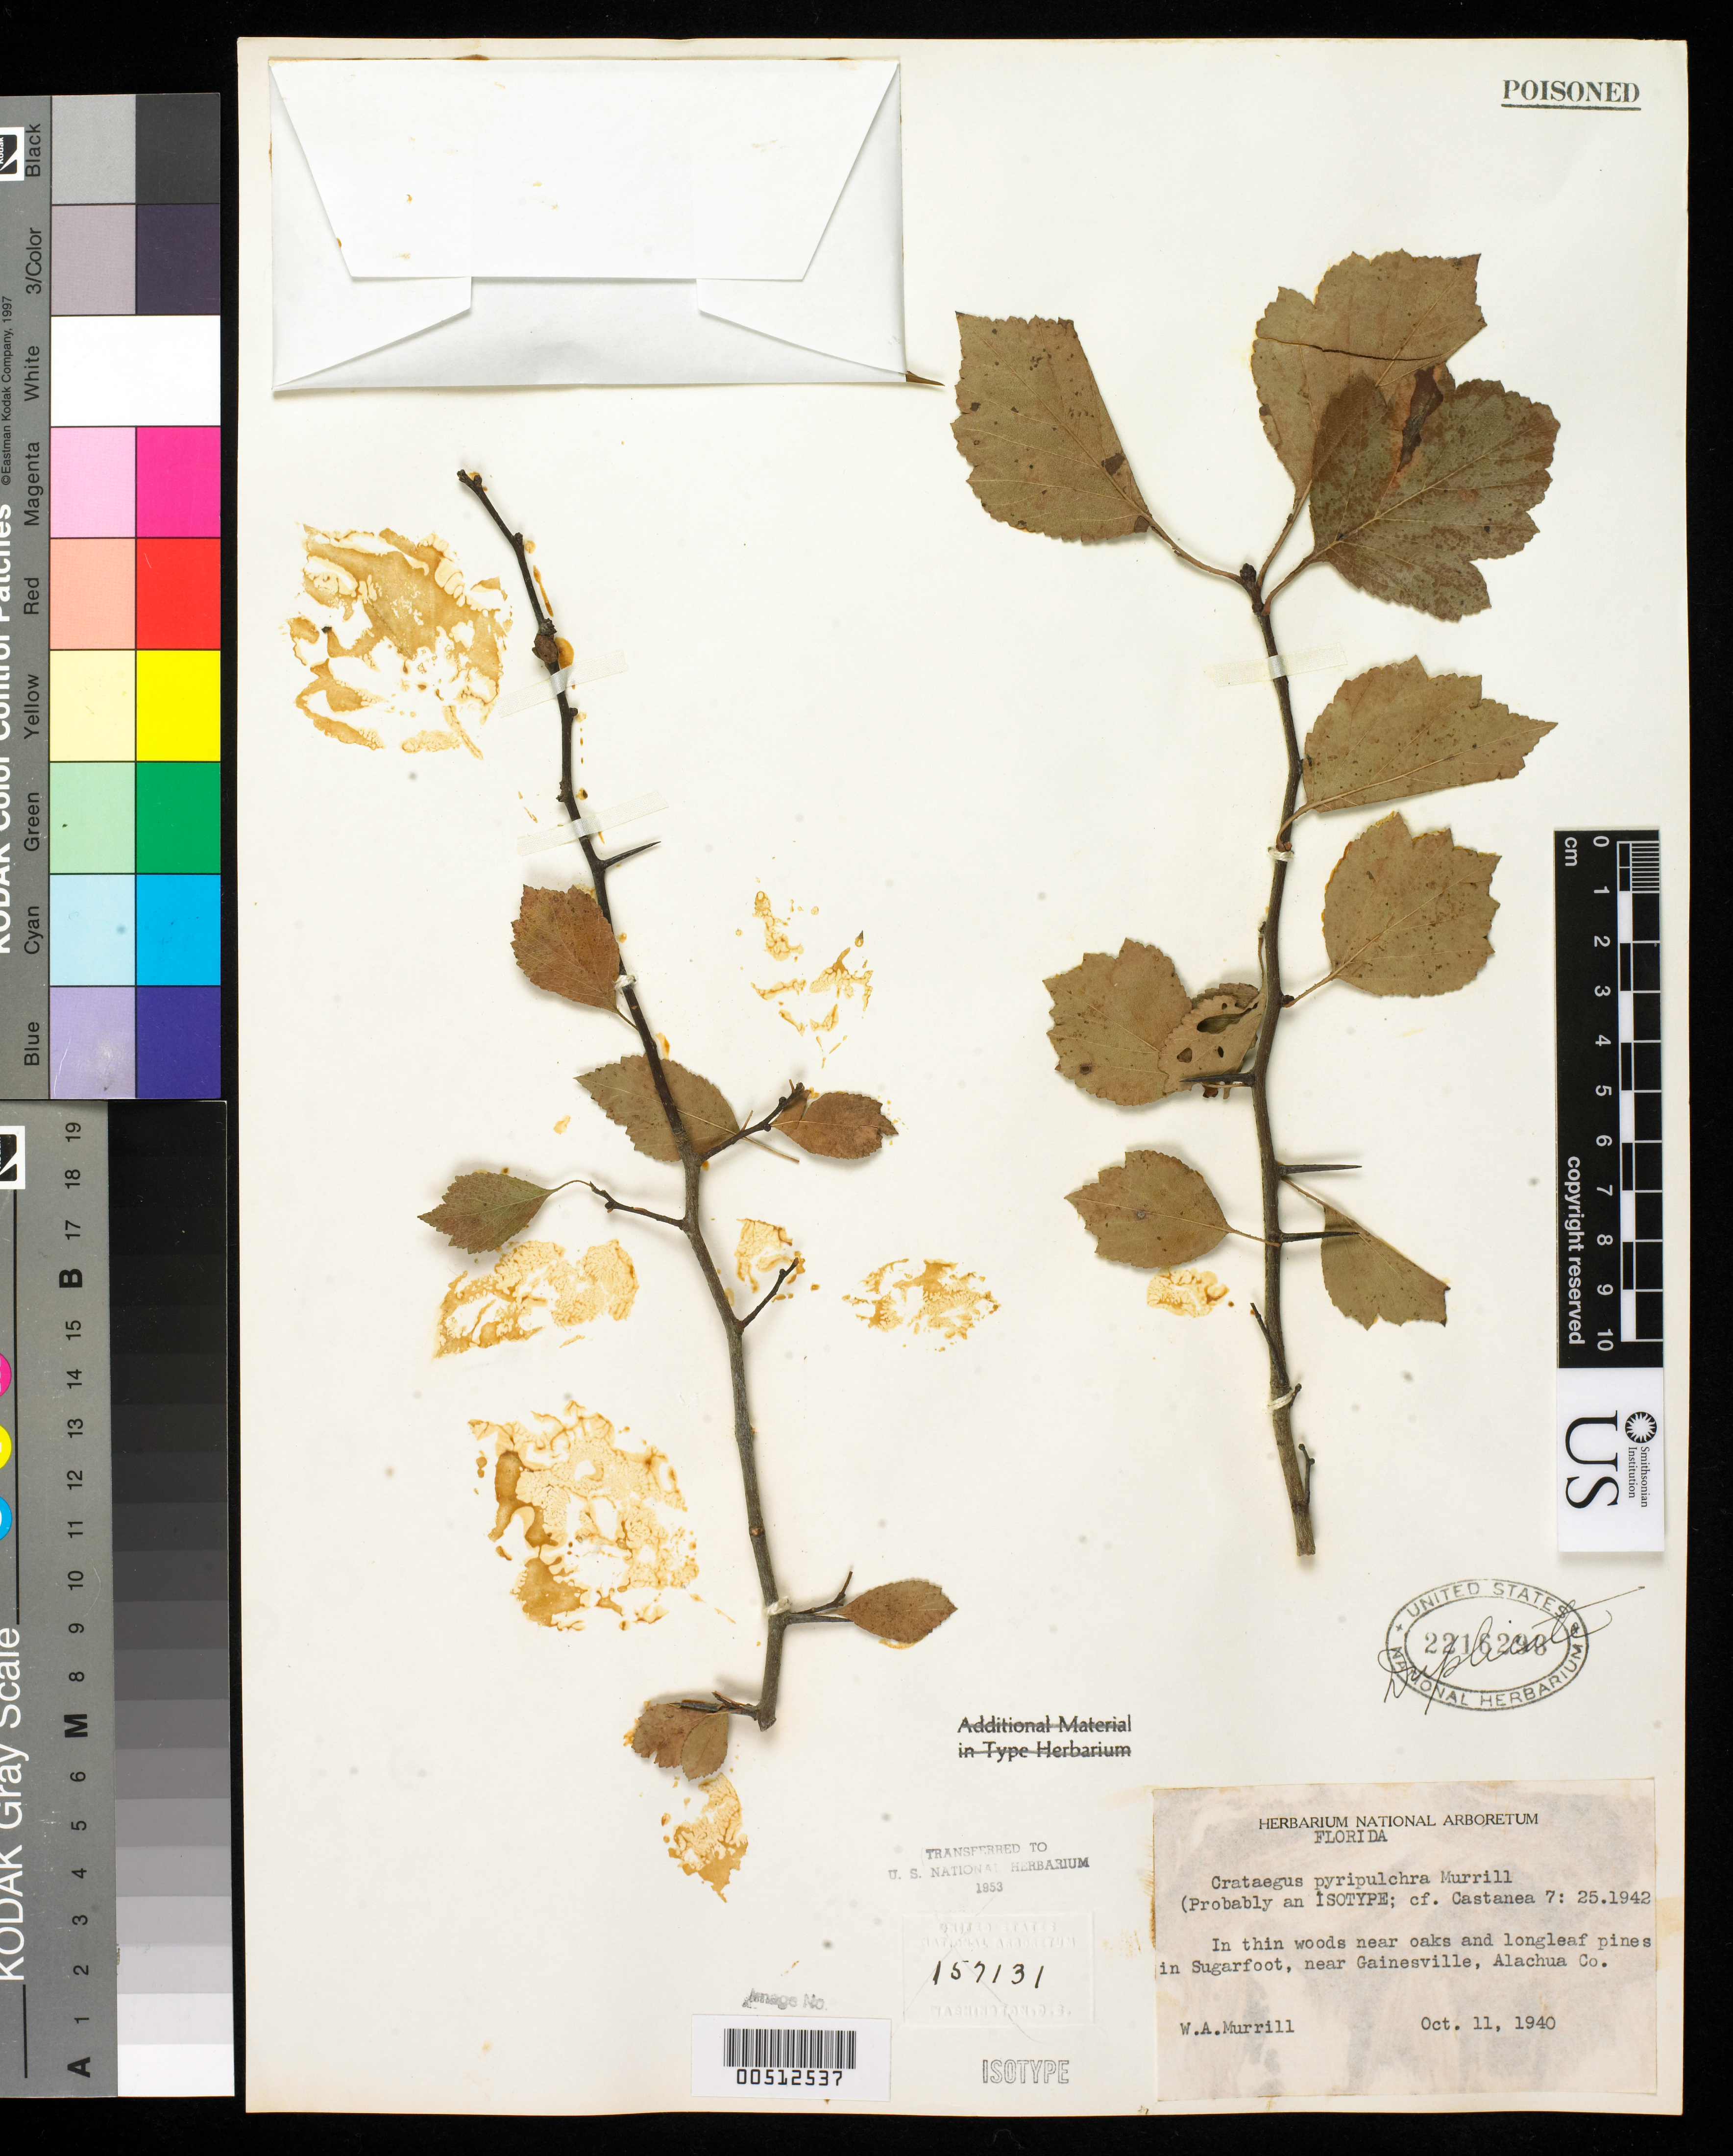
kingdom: Plantae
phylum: Tracheophyta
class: Magnoliopsida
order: Rosales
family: Rosaceae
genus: Crataegus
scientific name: Crataegus pyripulchra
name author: Murrill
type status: Isotype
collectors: W. A. Murrill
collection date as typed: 11 Oct 1940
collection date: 1940-10-11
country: United States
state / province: Florida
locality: Sugarfoot, near Gainesville, Alachua Co.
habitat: Thin woods near oaks and longleaf pines.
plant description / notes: Apparently a duplicate of Murrill 34619 (same collection data).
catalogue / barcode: US 2216293